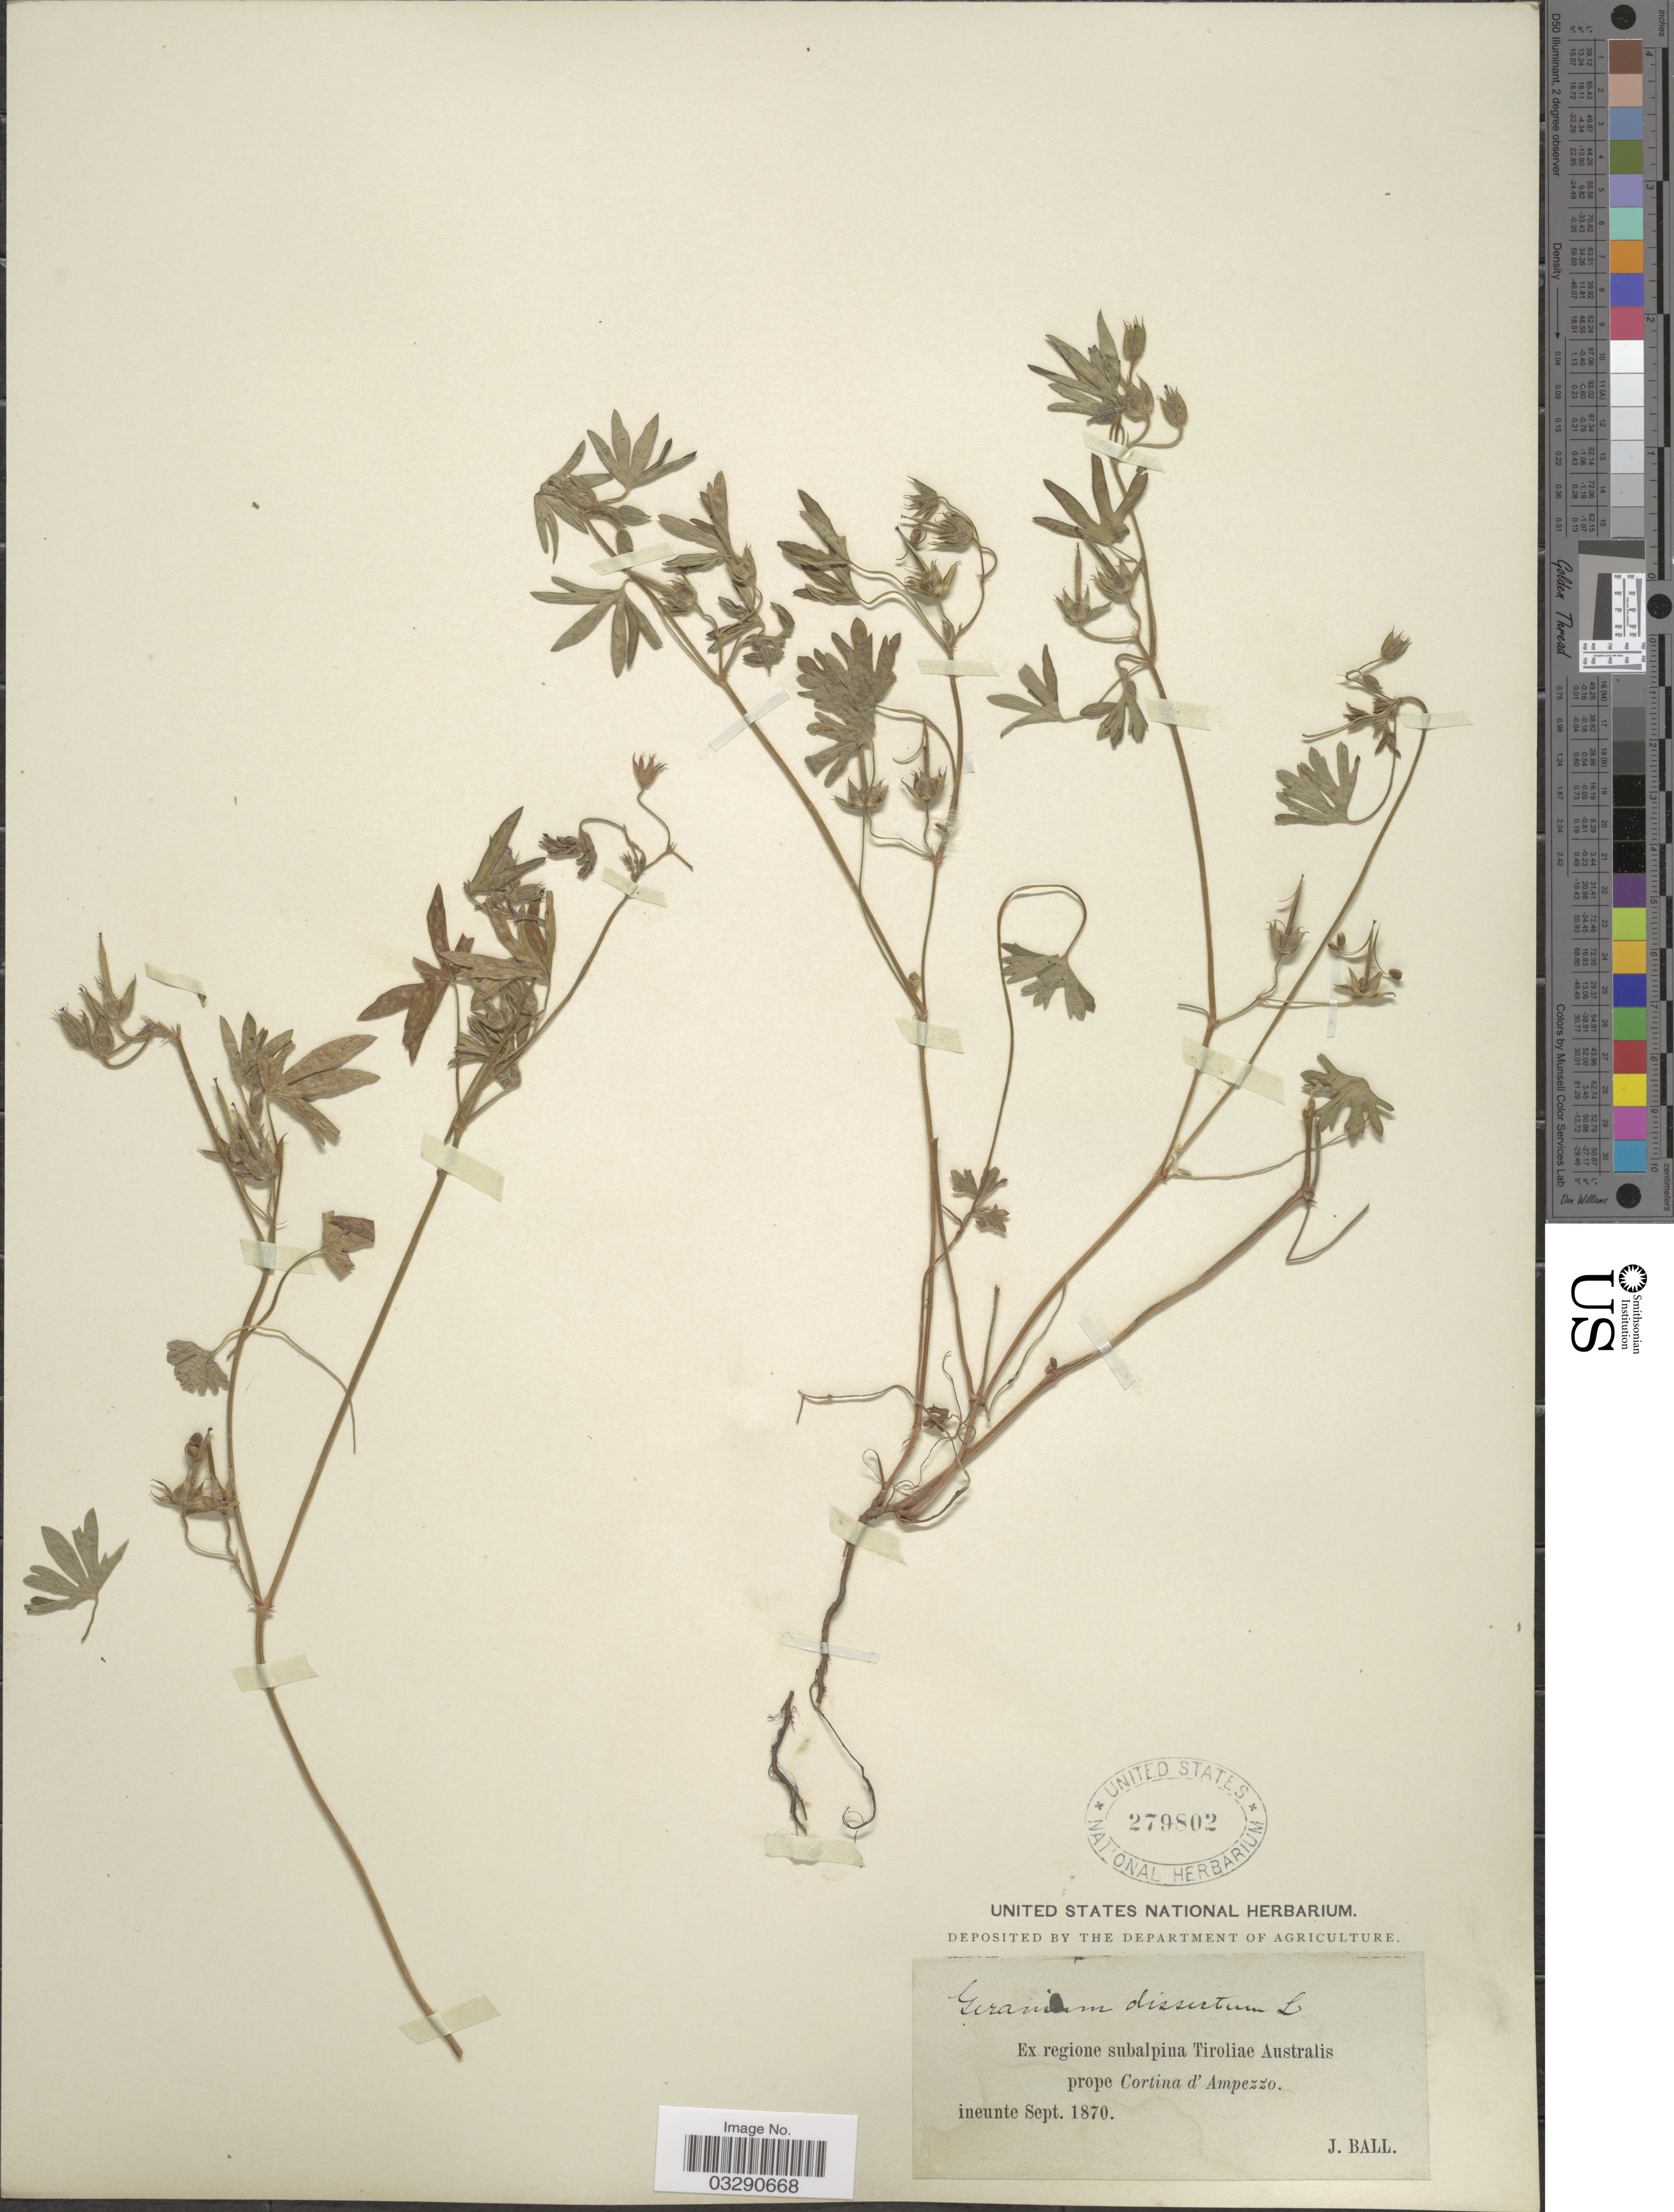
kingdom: Plantae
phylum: Tracheophyta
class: Magnoliopsida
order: Geraniales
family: Geraniaceae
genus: Geranium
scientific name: Geranium dissectum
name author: L.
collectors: J. Ball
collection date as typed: ineunte Sept. 1870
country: Italy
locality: Ex regione subalpina Tiroliae Australis prope Cortina d'Ampezzo.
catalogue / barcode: US 279802